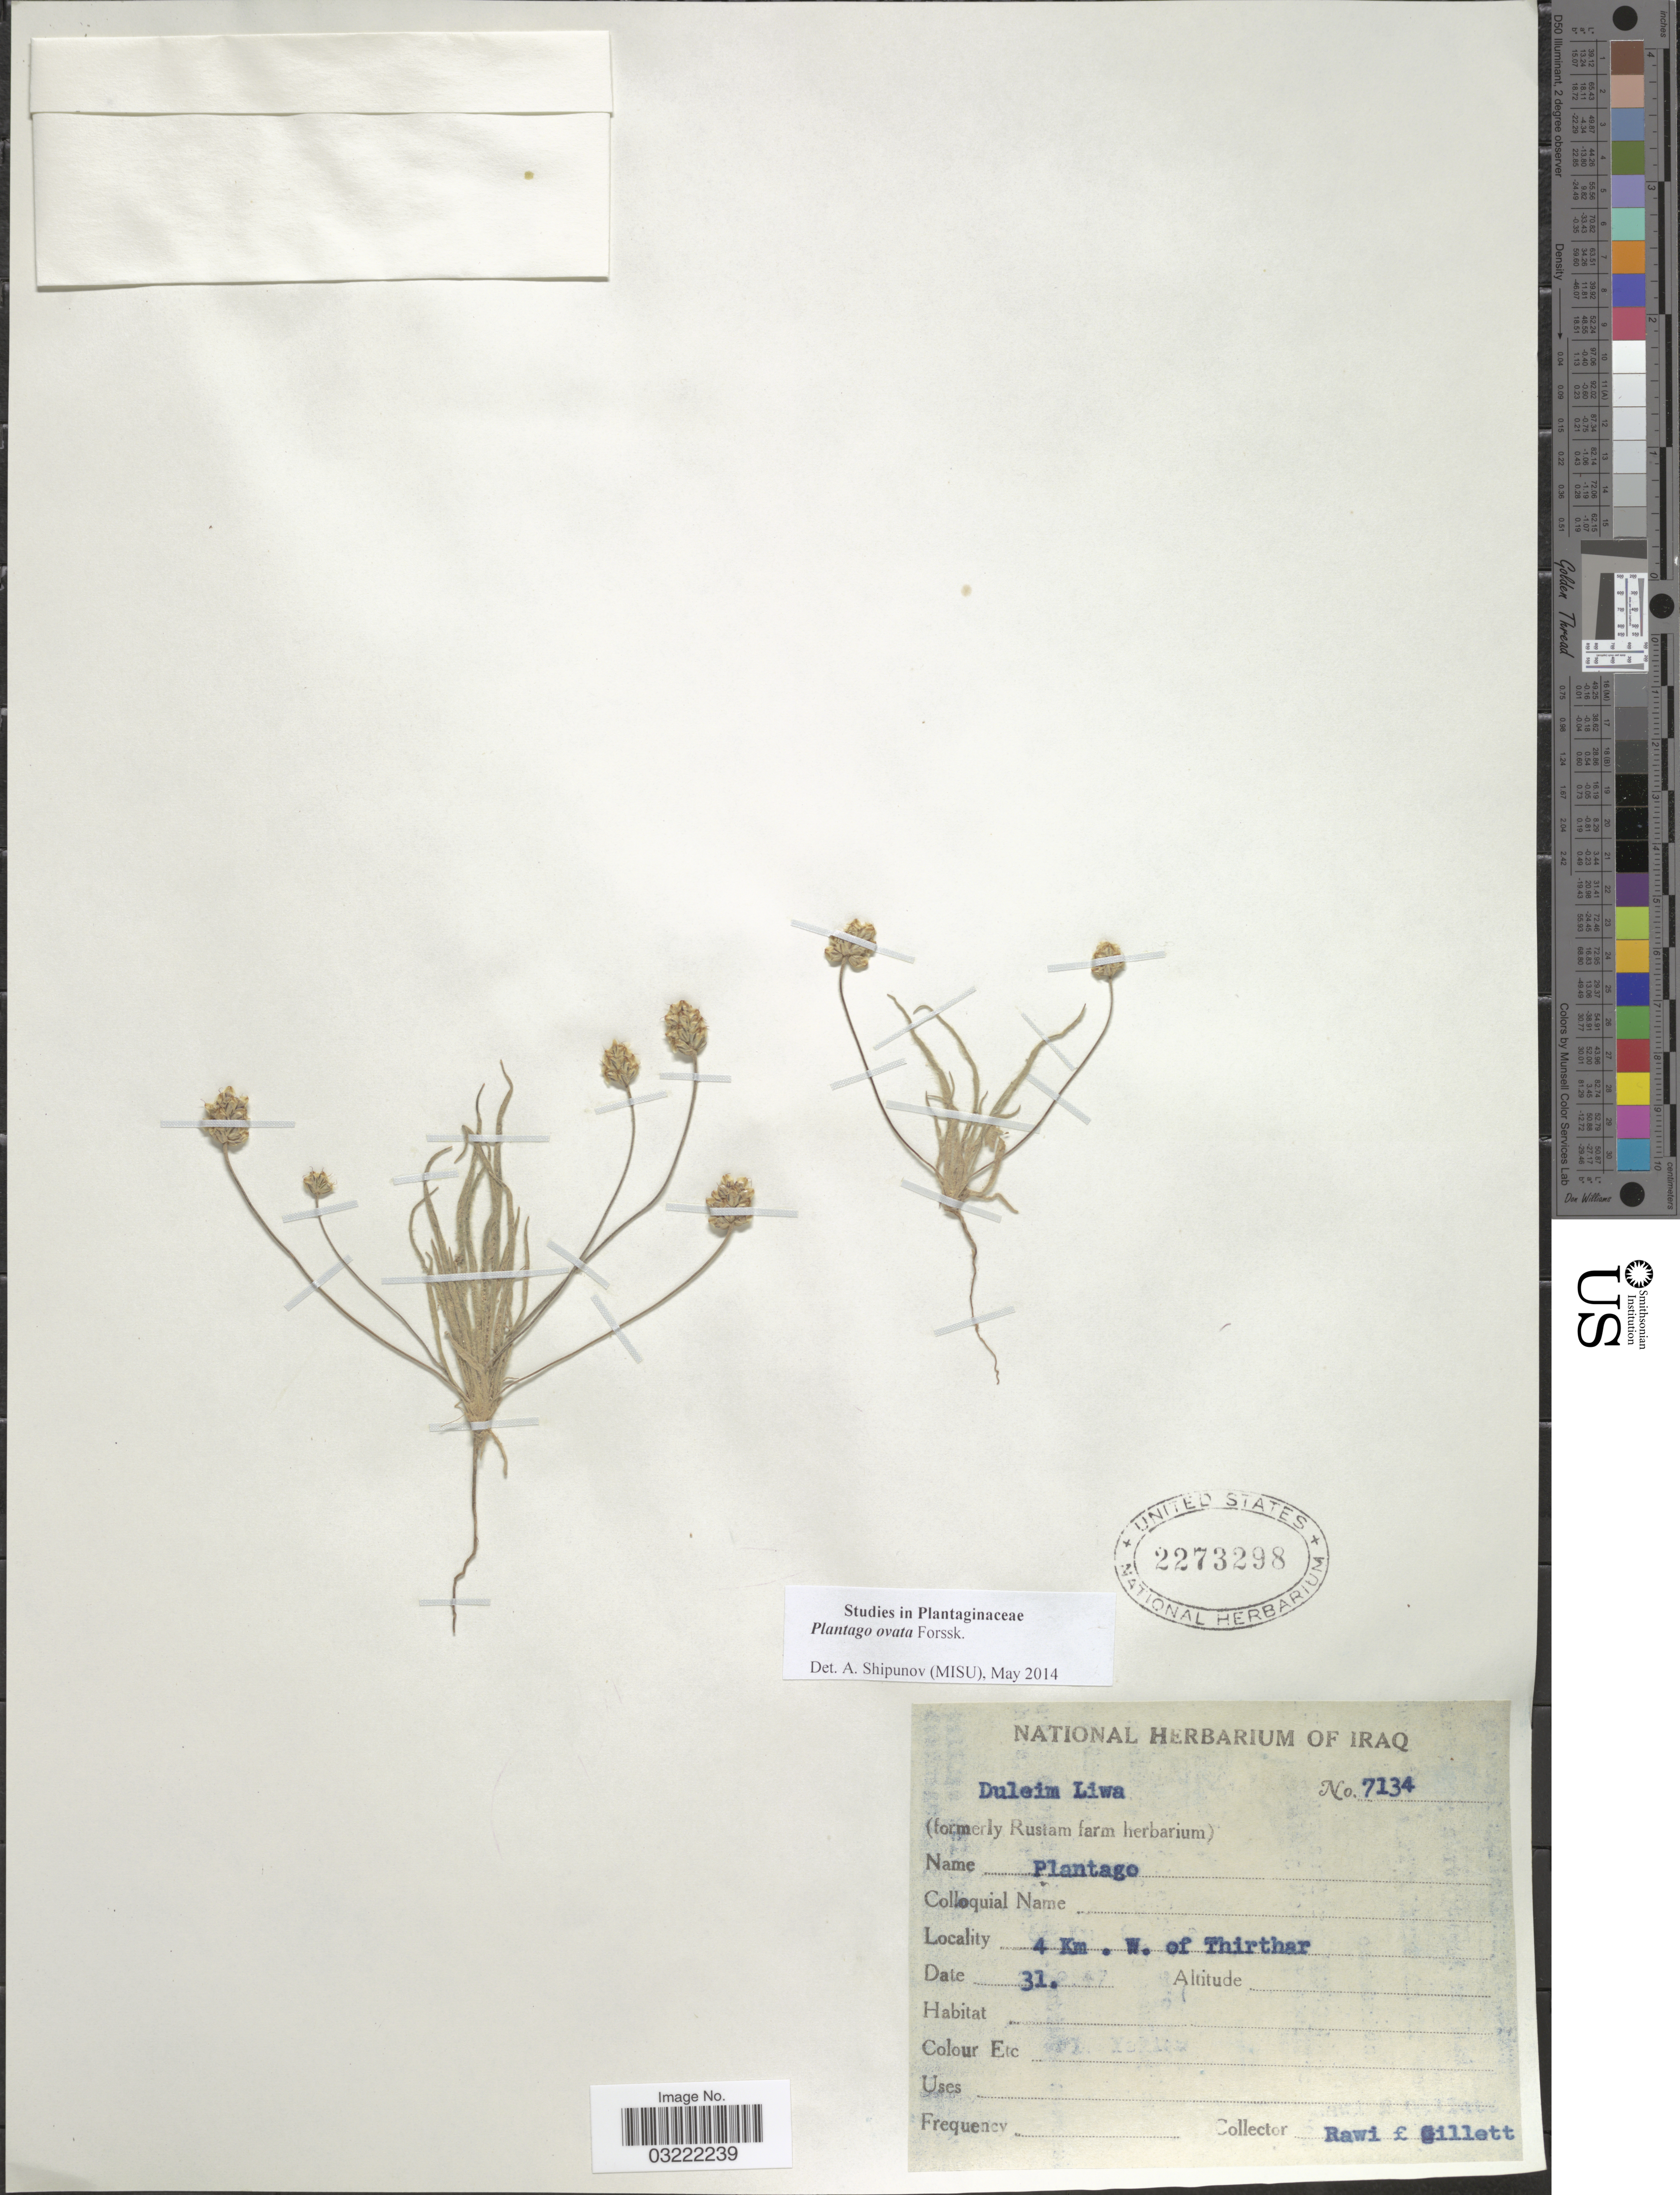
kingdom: Plantae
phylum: Tracheophyta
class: Magnoliopsida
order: Lamiales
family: Plantaginaceae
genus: Plantago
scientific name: Plantago ovata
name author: Forssk.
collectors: -. Rawi & Gillett, --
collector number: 7134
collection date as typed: Transcribed d/m/y: //31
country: Iraq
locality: Duleim Liwa. 4 Km. W. of Thirthar.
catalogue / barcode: US 2273298